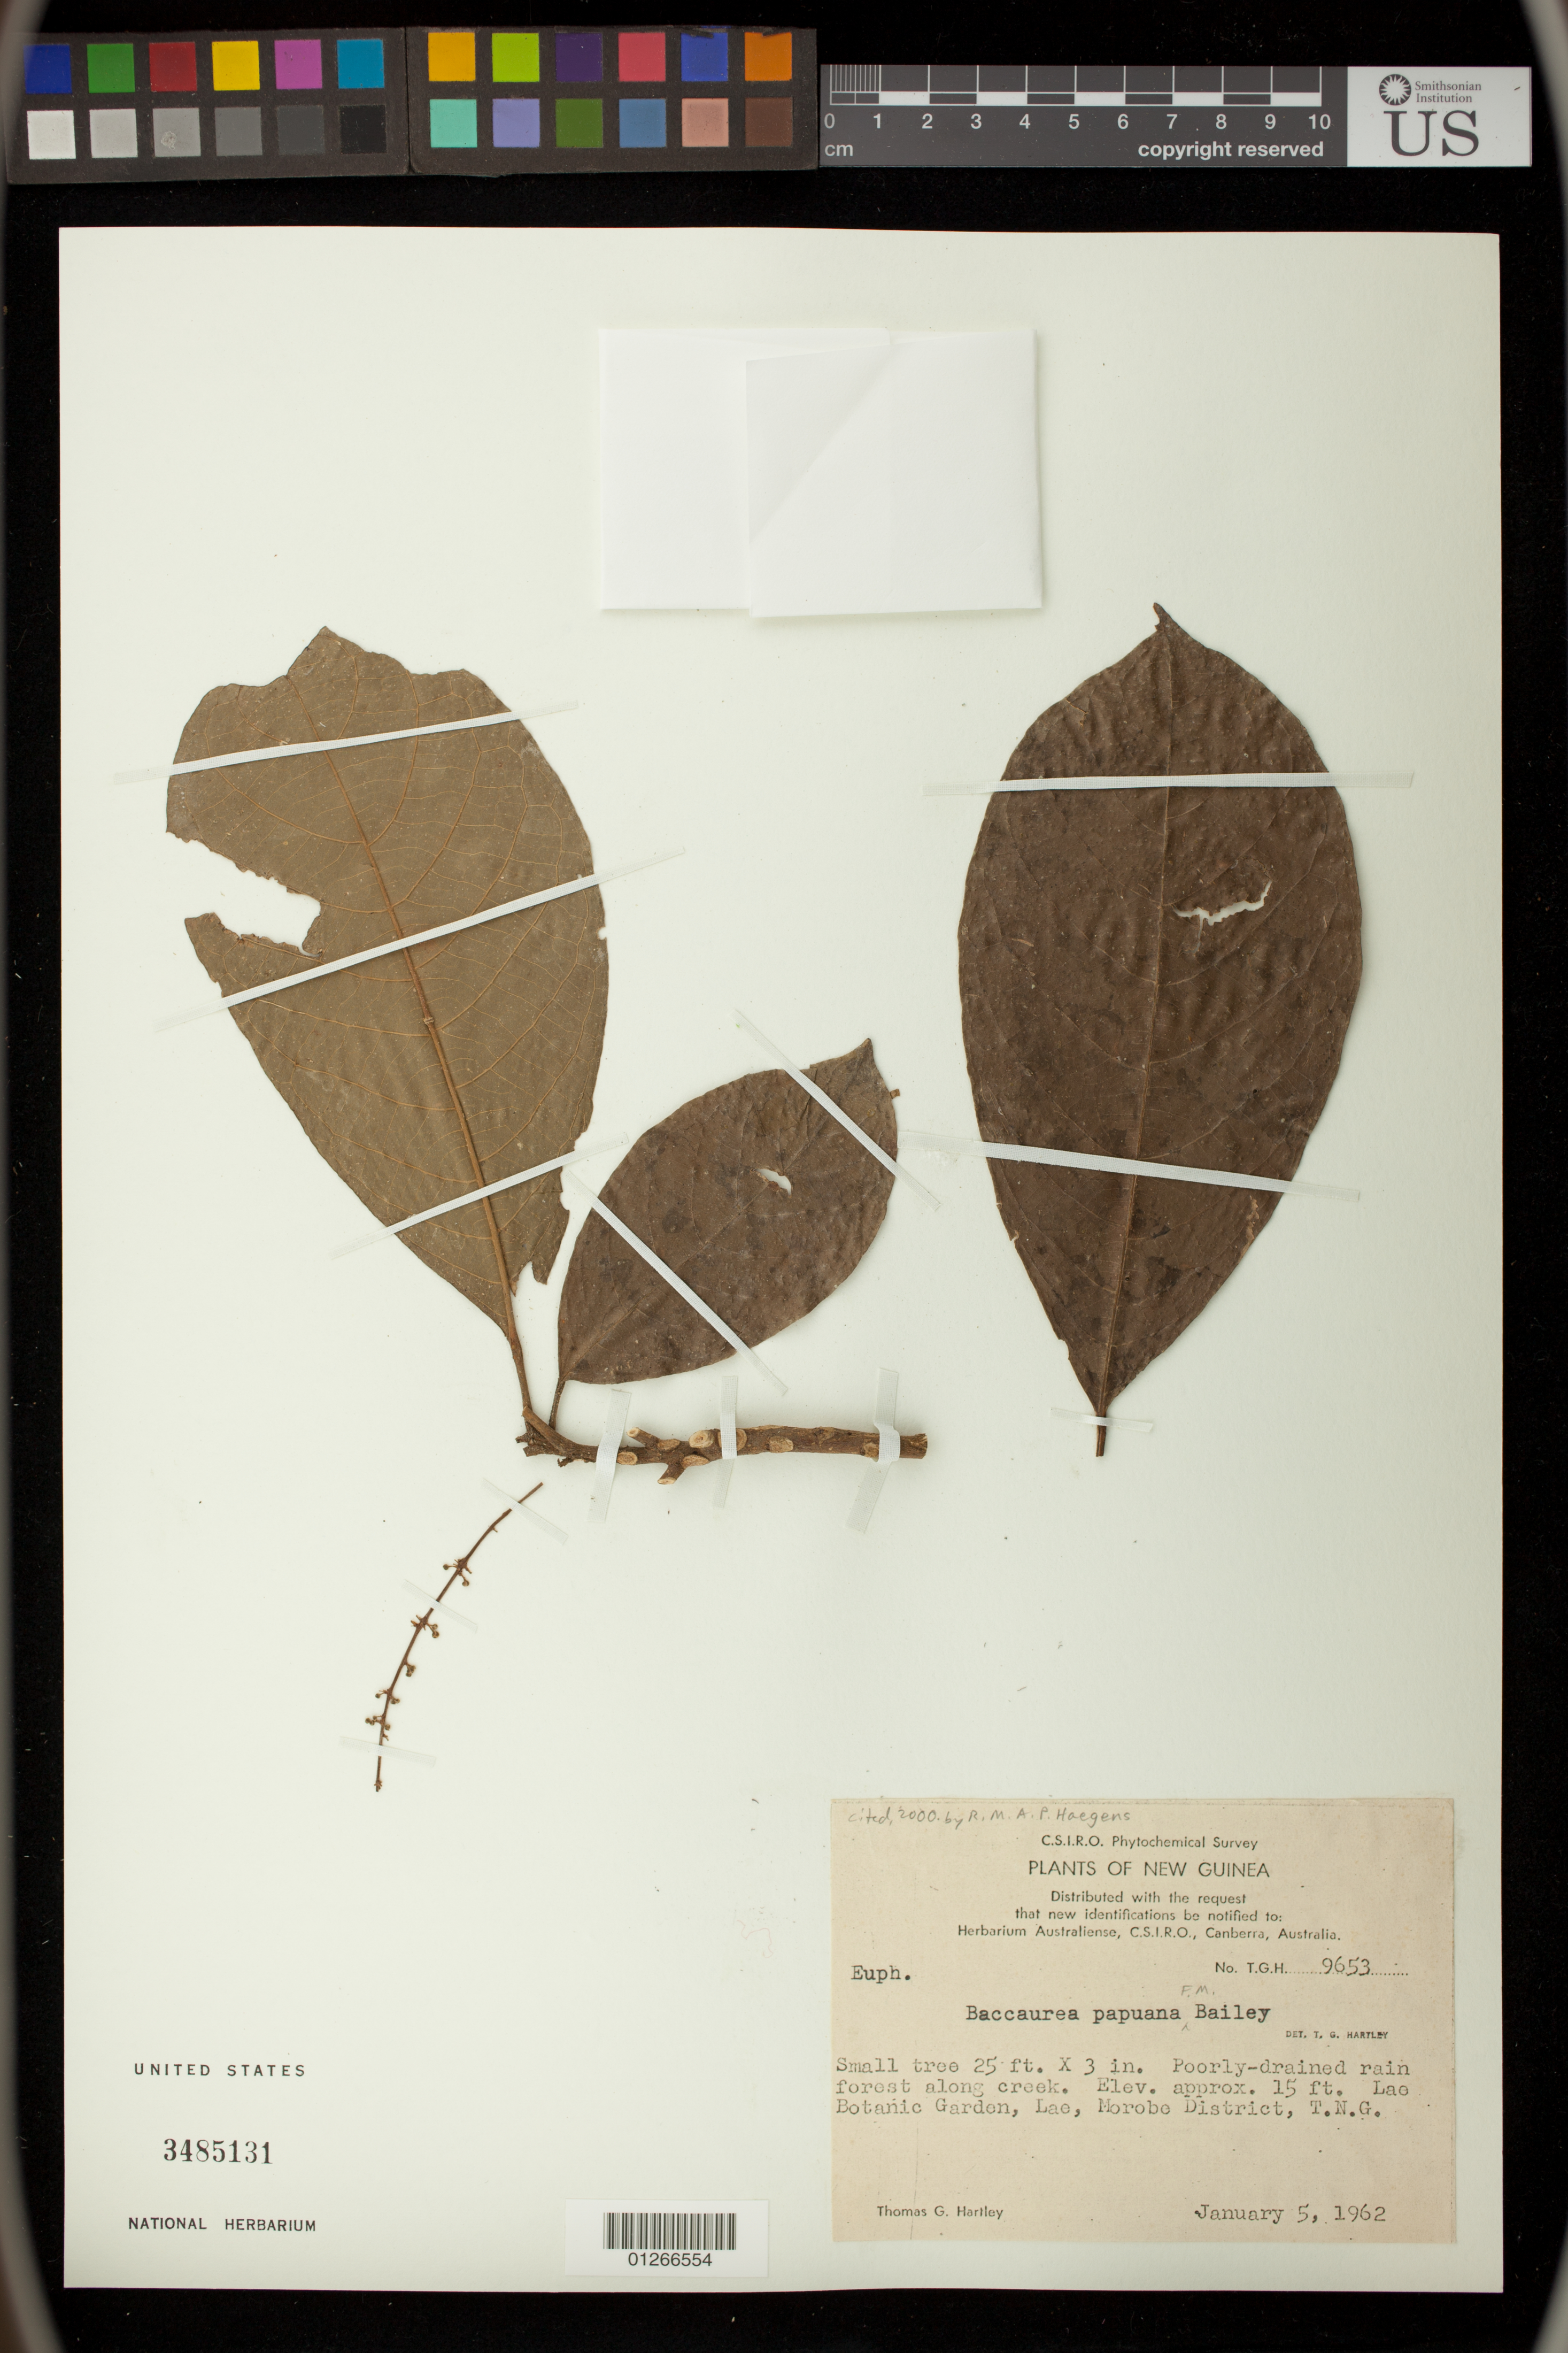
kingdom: Plantae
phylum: Tracheophyta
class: Magnoliopsida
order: Malpighiales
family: Phyllanthaceae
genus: Baccaurea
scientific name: Baccaurea papuana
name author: F.M. Bailey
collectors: T. G. Hartley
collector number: T. G. H. 9653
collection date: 1962-01-05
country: Papua New Guinea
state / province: Morobe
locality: Lae Botanic Garden, Lae, T.N.G.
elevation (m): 5